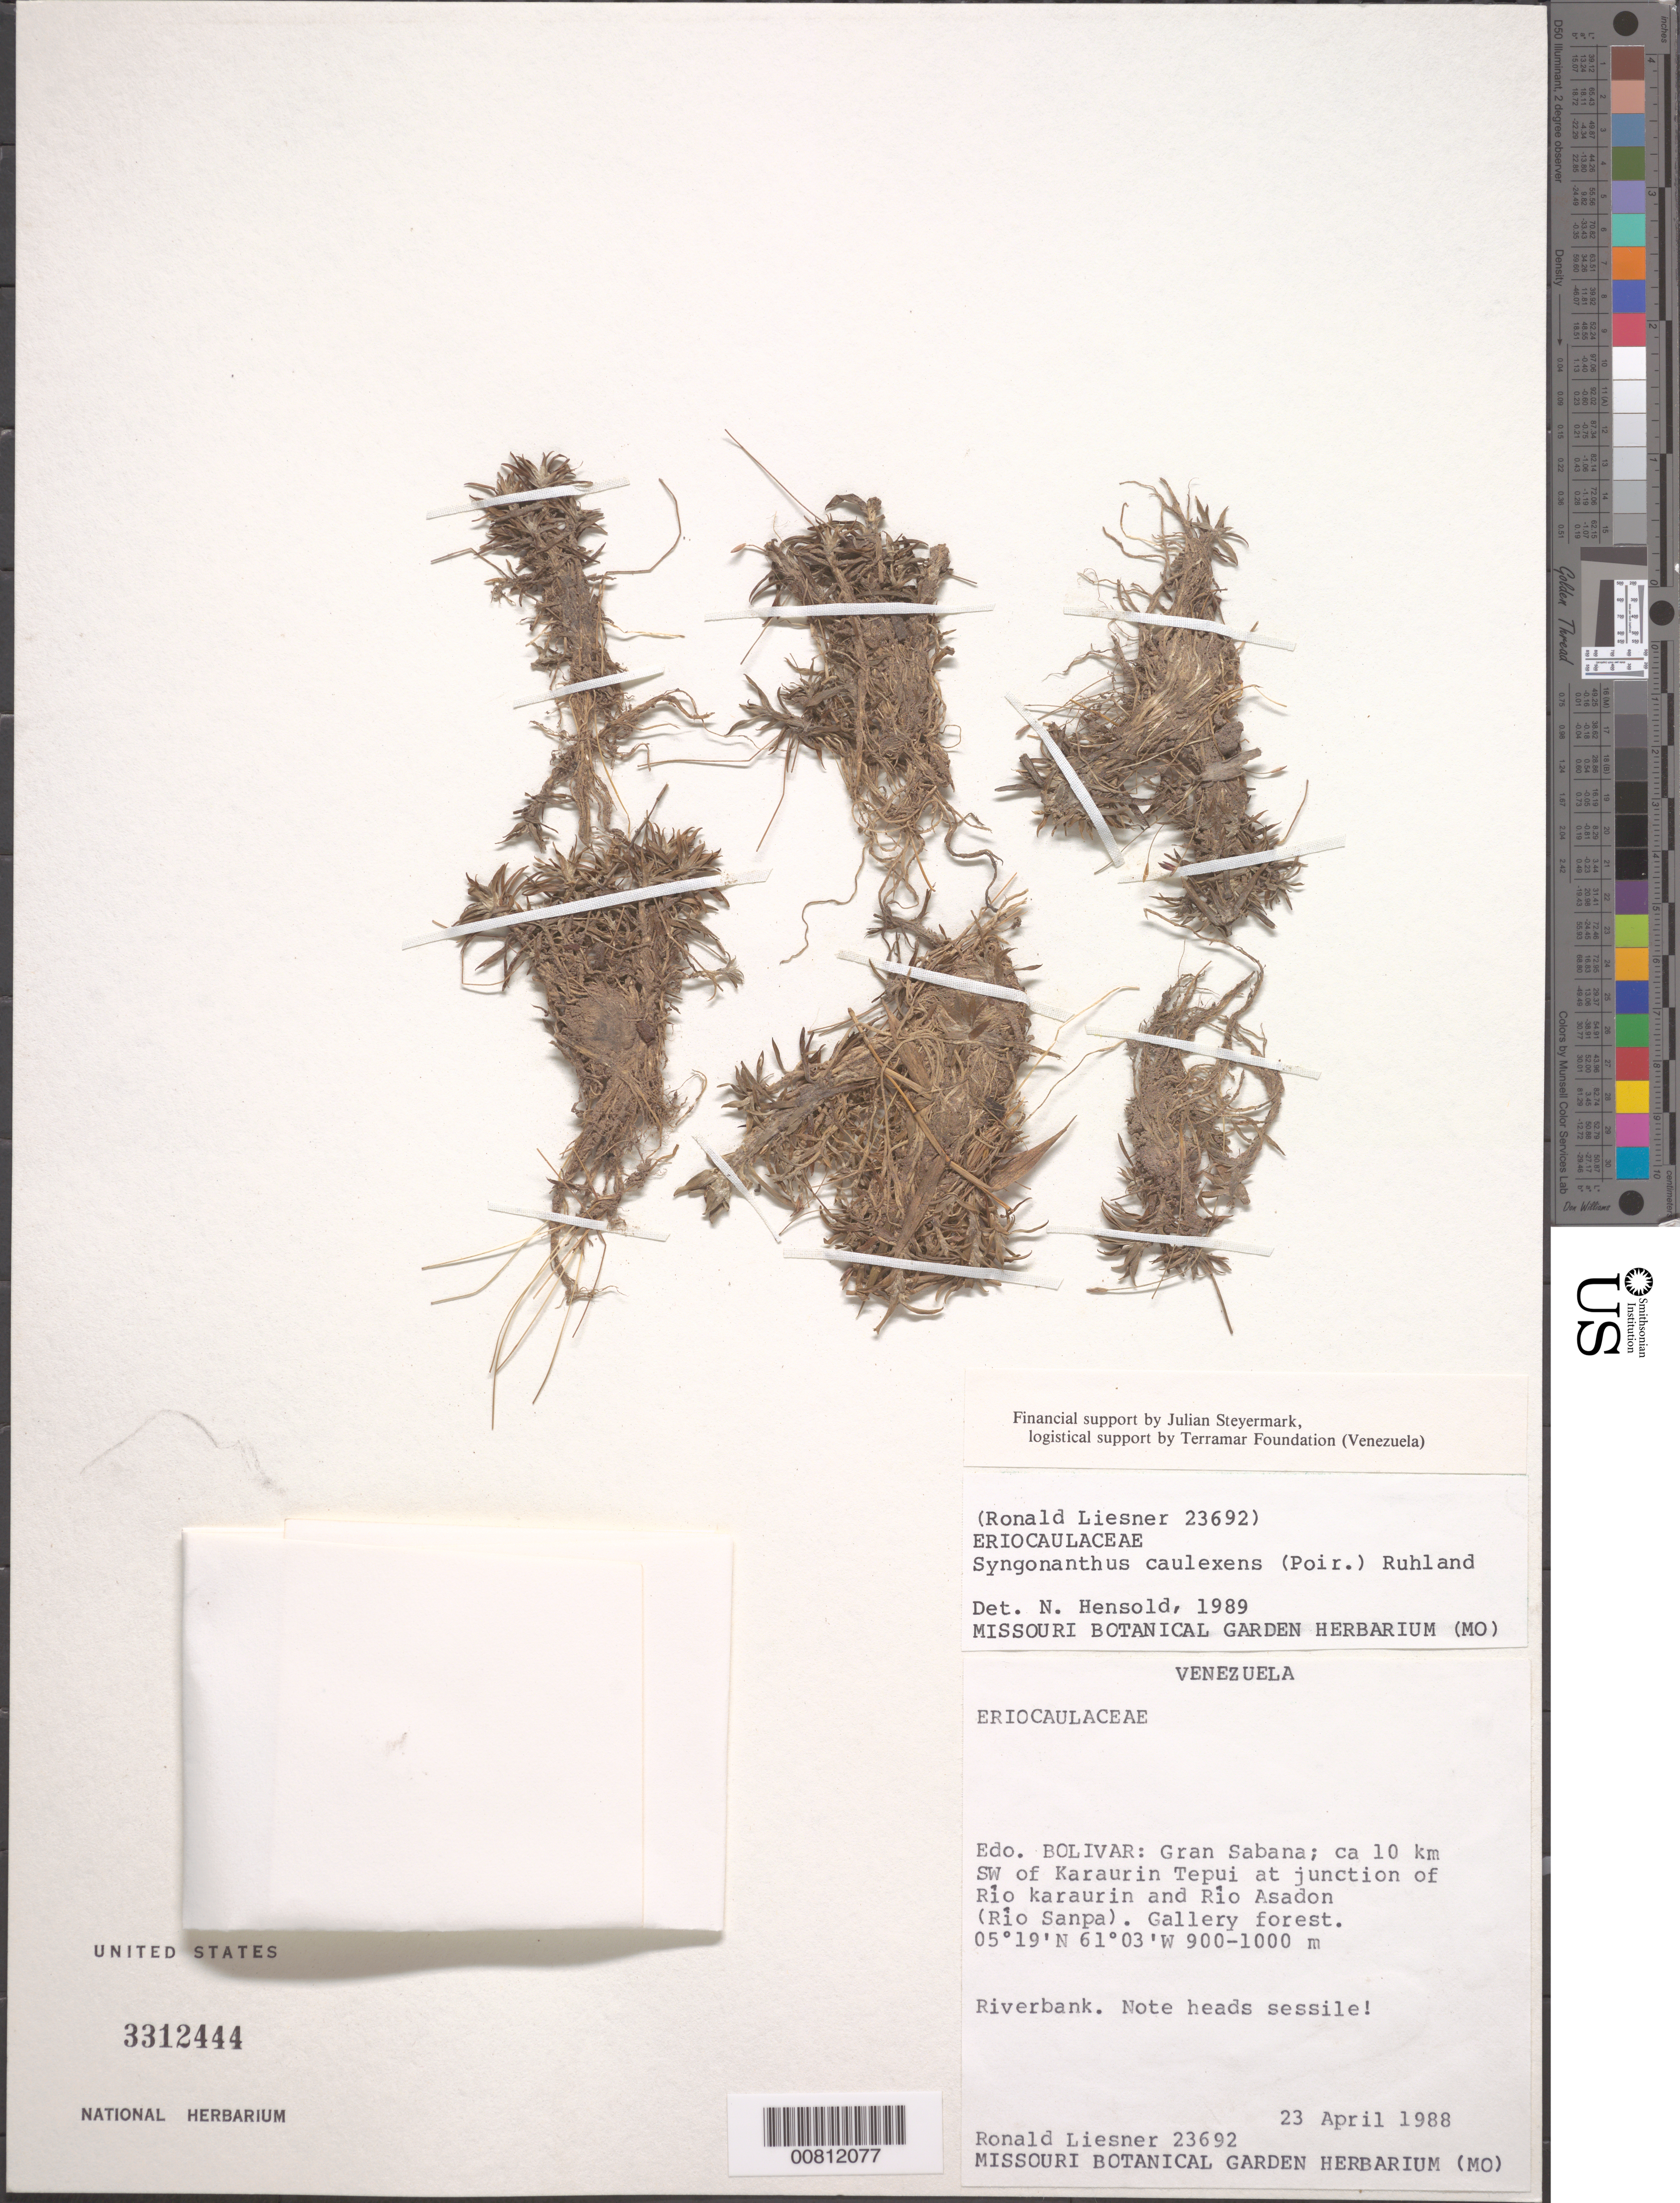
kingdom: Plantae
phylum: Tracheophyta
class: Liliopsida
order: Poales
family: Eriocaulaceae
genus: Syngonanthus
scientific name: Syngonanthus caulescens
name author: (Poir.) Ruhland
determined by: Hensold, N.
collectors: R. L. Liesner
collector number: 23692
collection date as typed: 23-Apr-88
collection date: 1988-04-23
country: Venezuela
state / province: Bolívar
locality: Gran Sabana, ca 10 km SW of Karaurin tepuí at junction of Río Karaurin and Río Asadon (Río Sanpa)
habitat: Riverbank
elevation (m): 900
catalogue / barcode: US 3312444